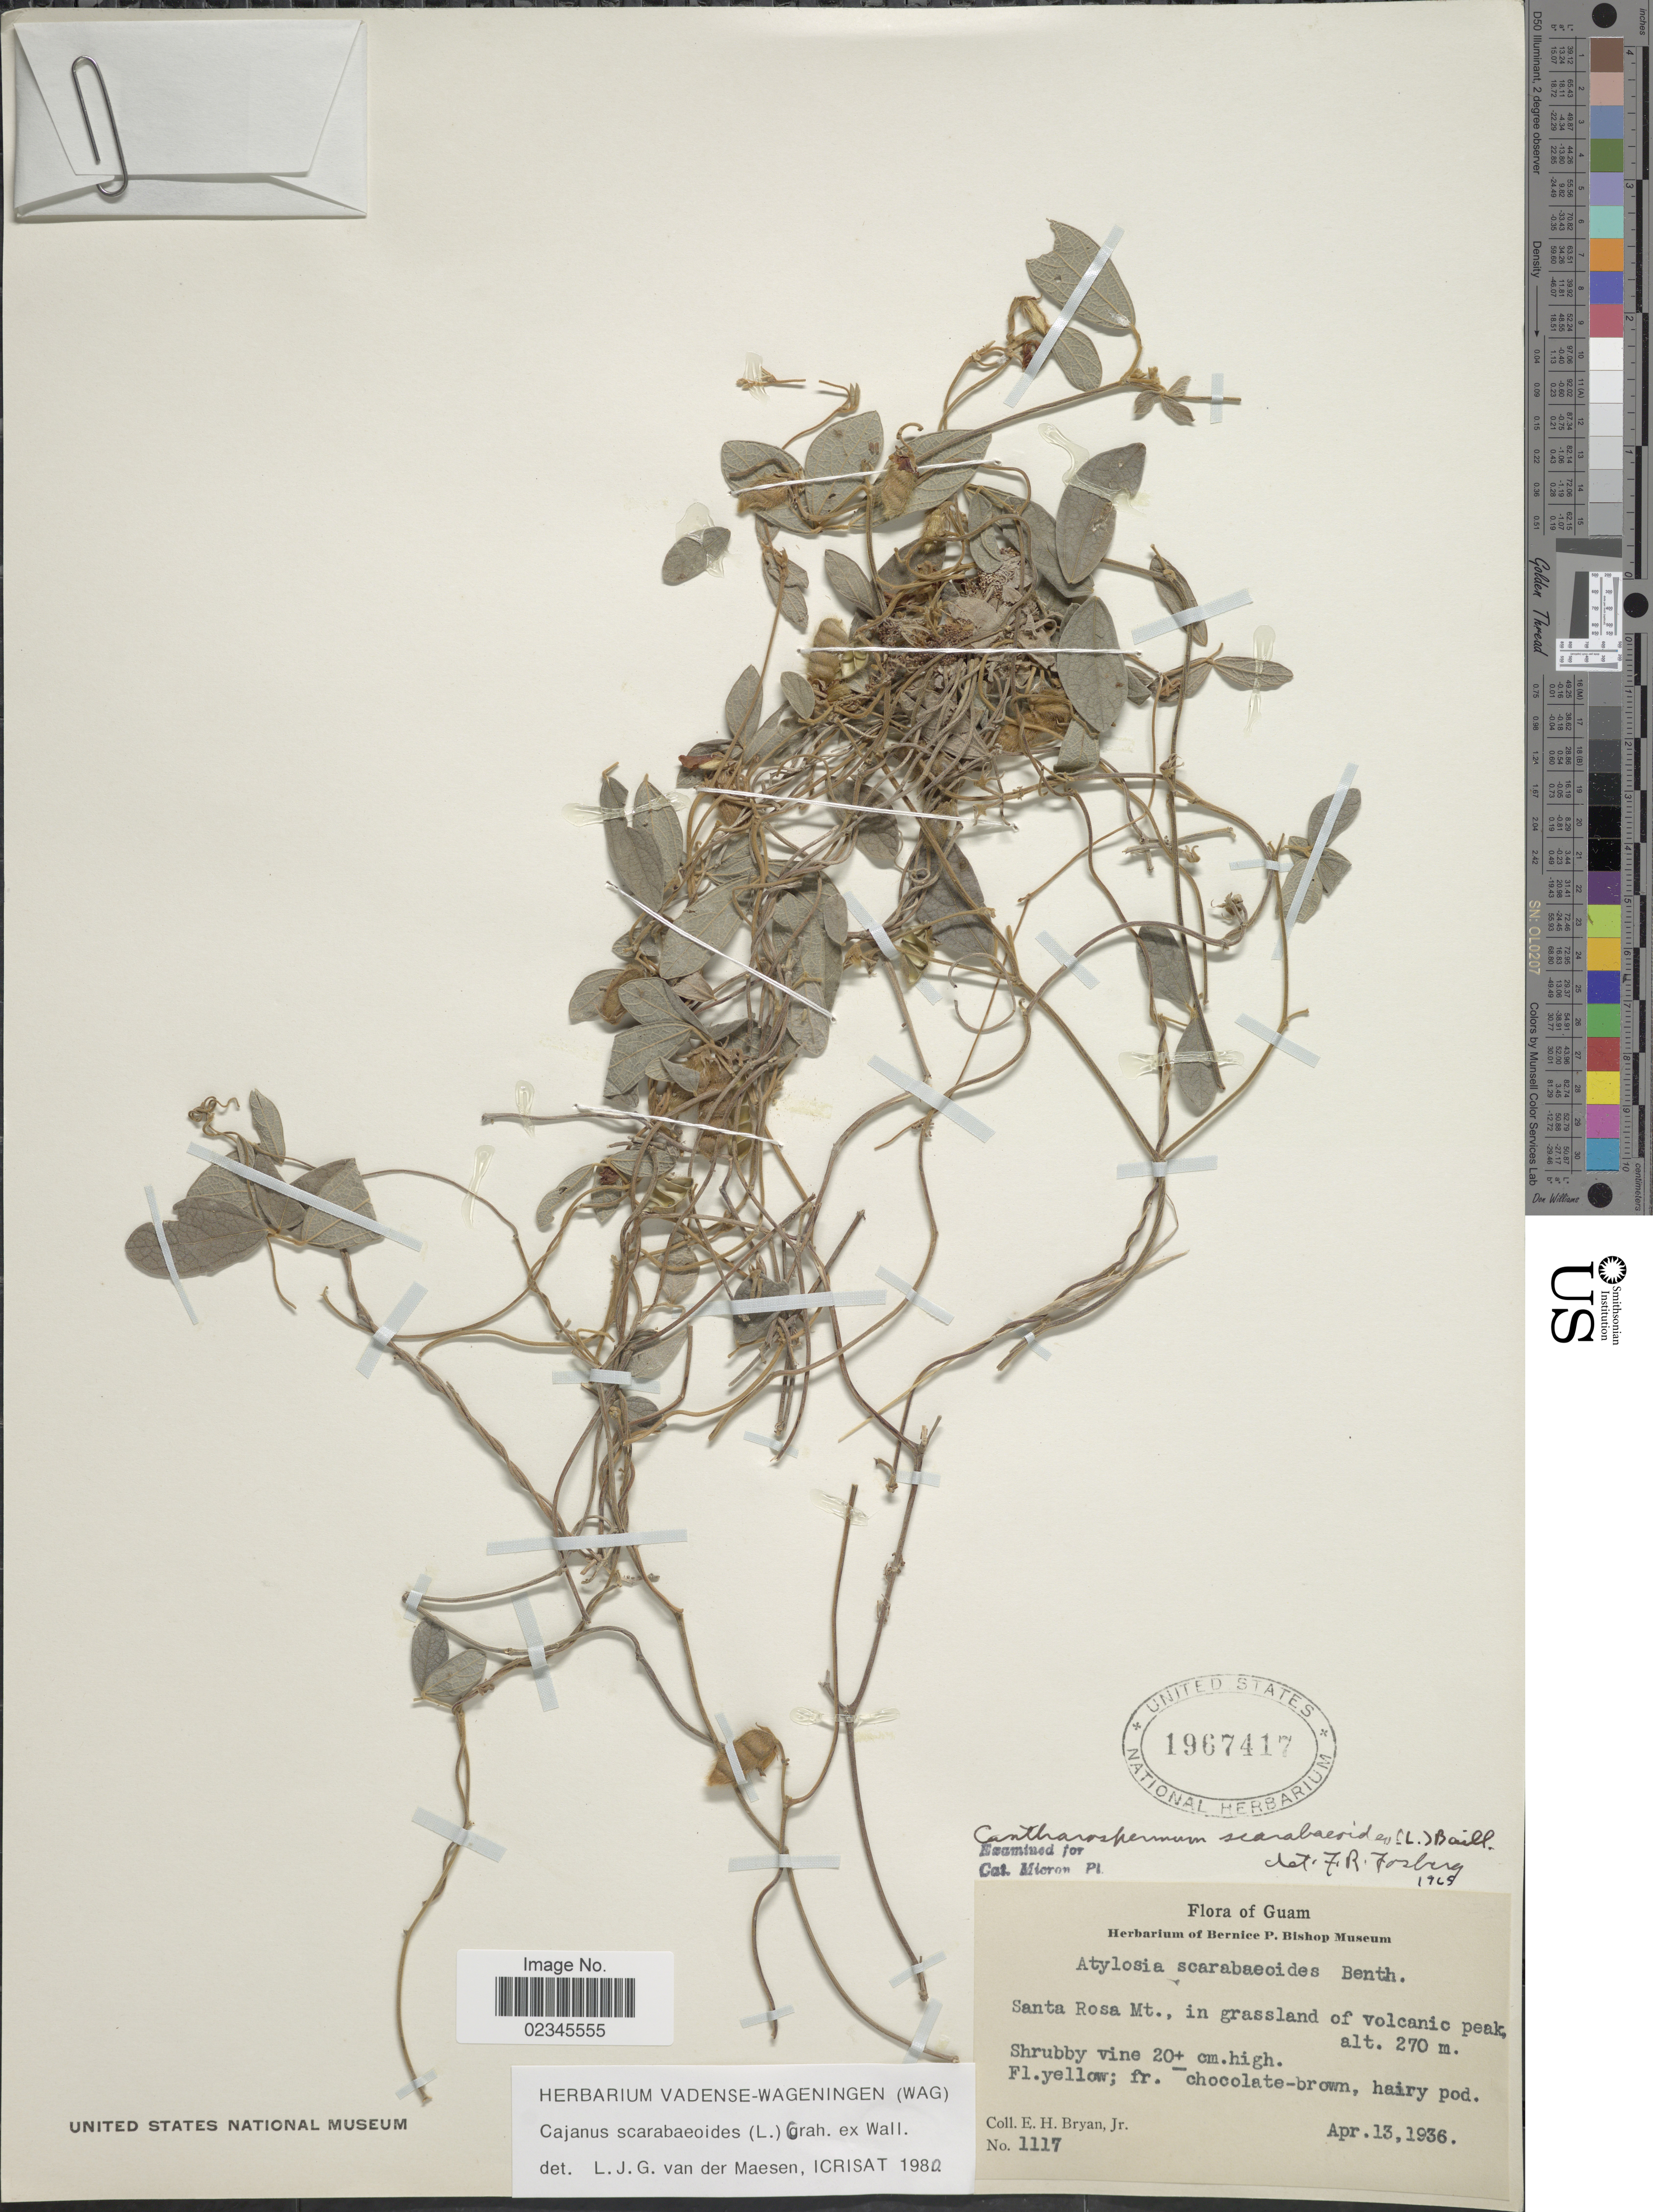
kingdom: Plantae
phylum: Tracheophyta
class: Magnoliopsida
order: Fabales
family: Fabaceae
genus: Cajanus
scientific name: Cajanus scarabaeoides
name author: (L.) Thou. ex Graham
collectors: E. Bryan Jr.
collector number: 1117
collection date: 1936-04-13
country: Guam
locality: Santa Rosa Mt.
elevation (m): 270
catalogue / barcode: US 1967417